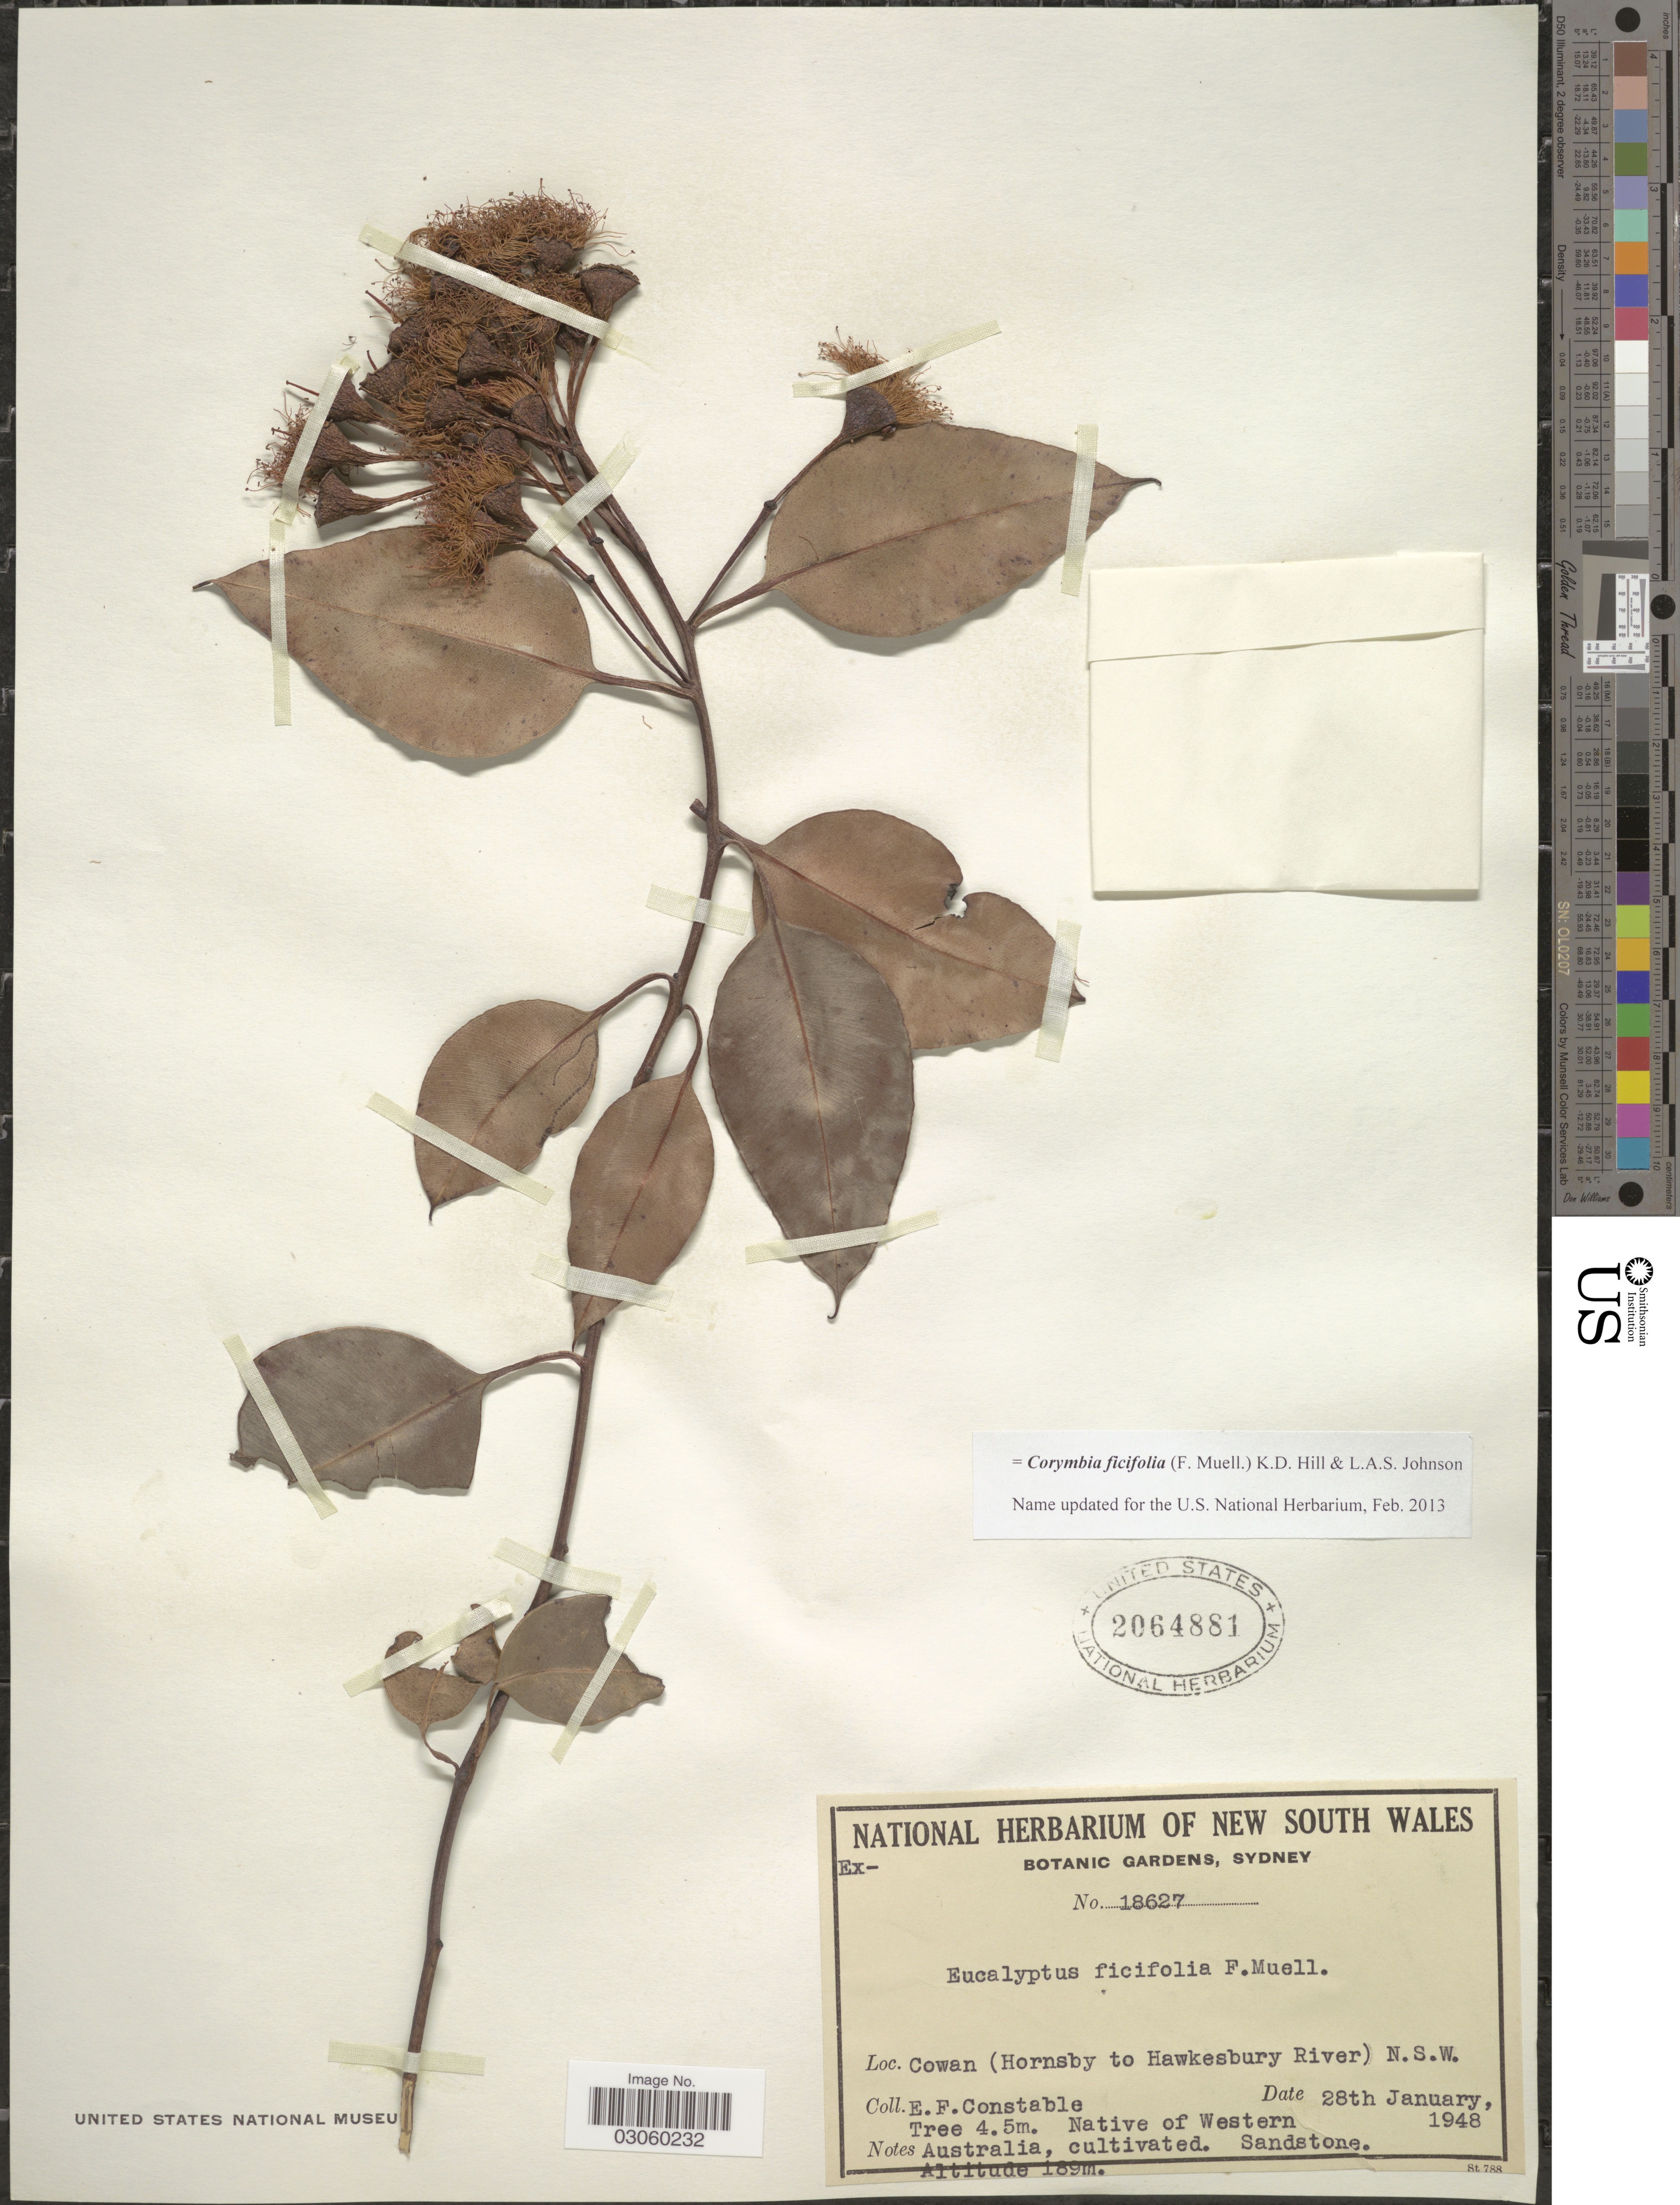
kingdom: Plantae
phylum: Tracheophyta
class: Magnoliopsida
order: Myrtales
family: Myrtaceae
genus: Corymbia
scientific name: Corymbia ficifolia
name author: (F. Muell.) K.D. Hill & L.A.S. Johnson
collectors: E. F. Constable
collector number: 18627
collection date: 1948-01-28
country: Australia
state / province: New South Wales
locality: Cowan (Hornsby to Hawkesbury River) N.S.W.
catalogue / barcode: US 2064881